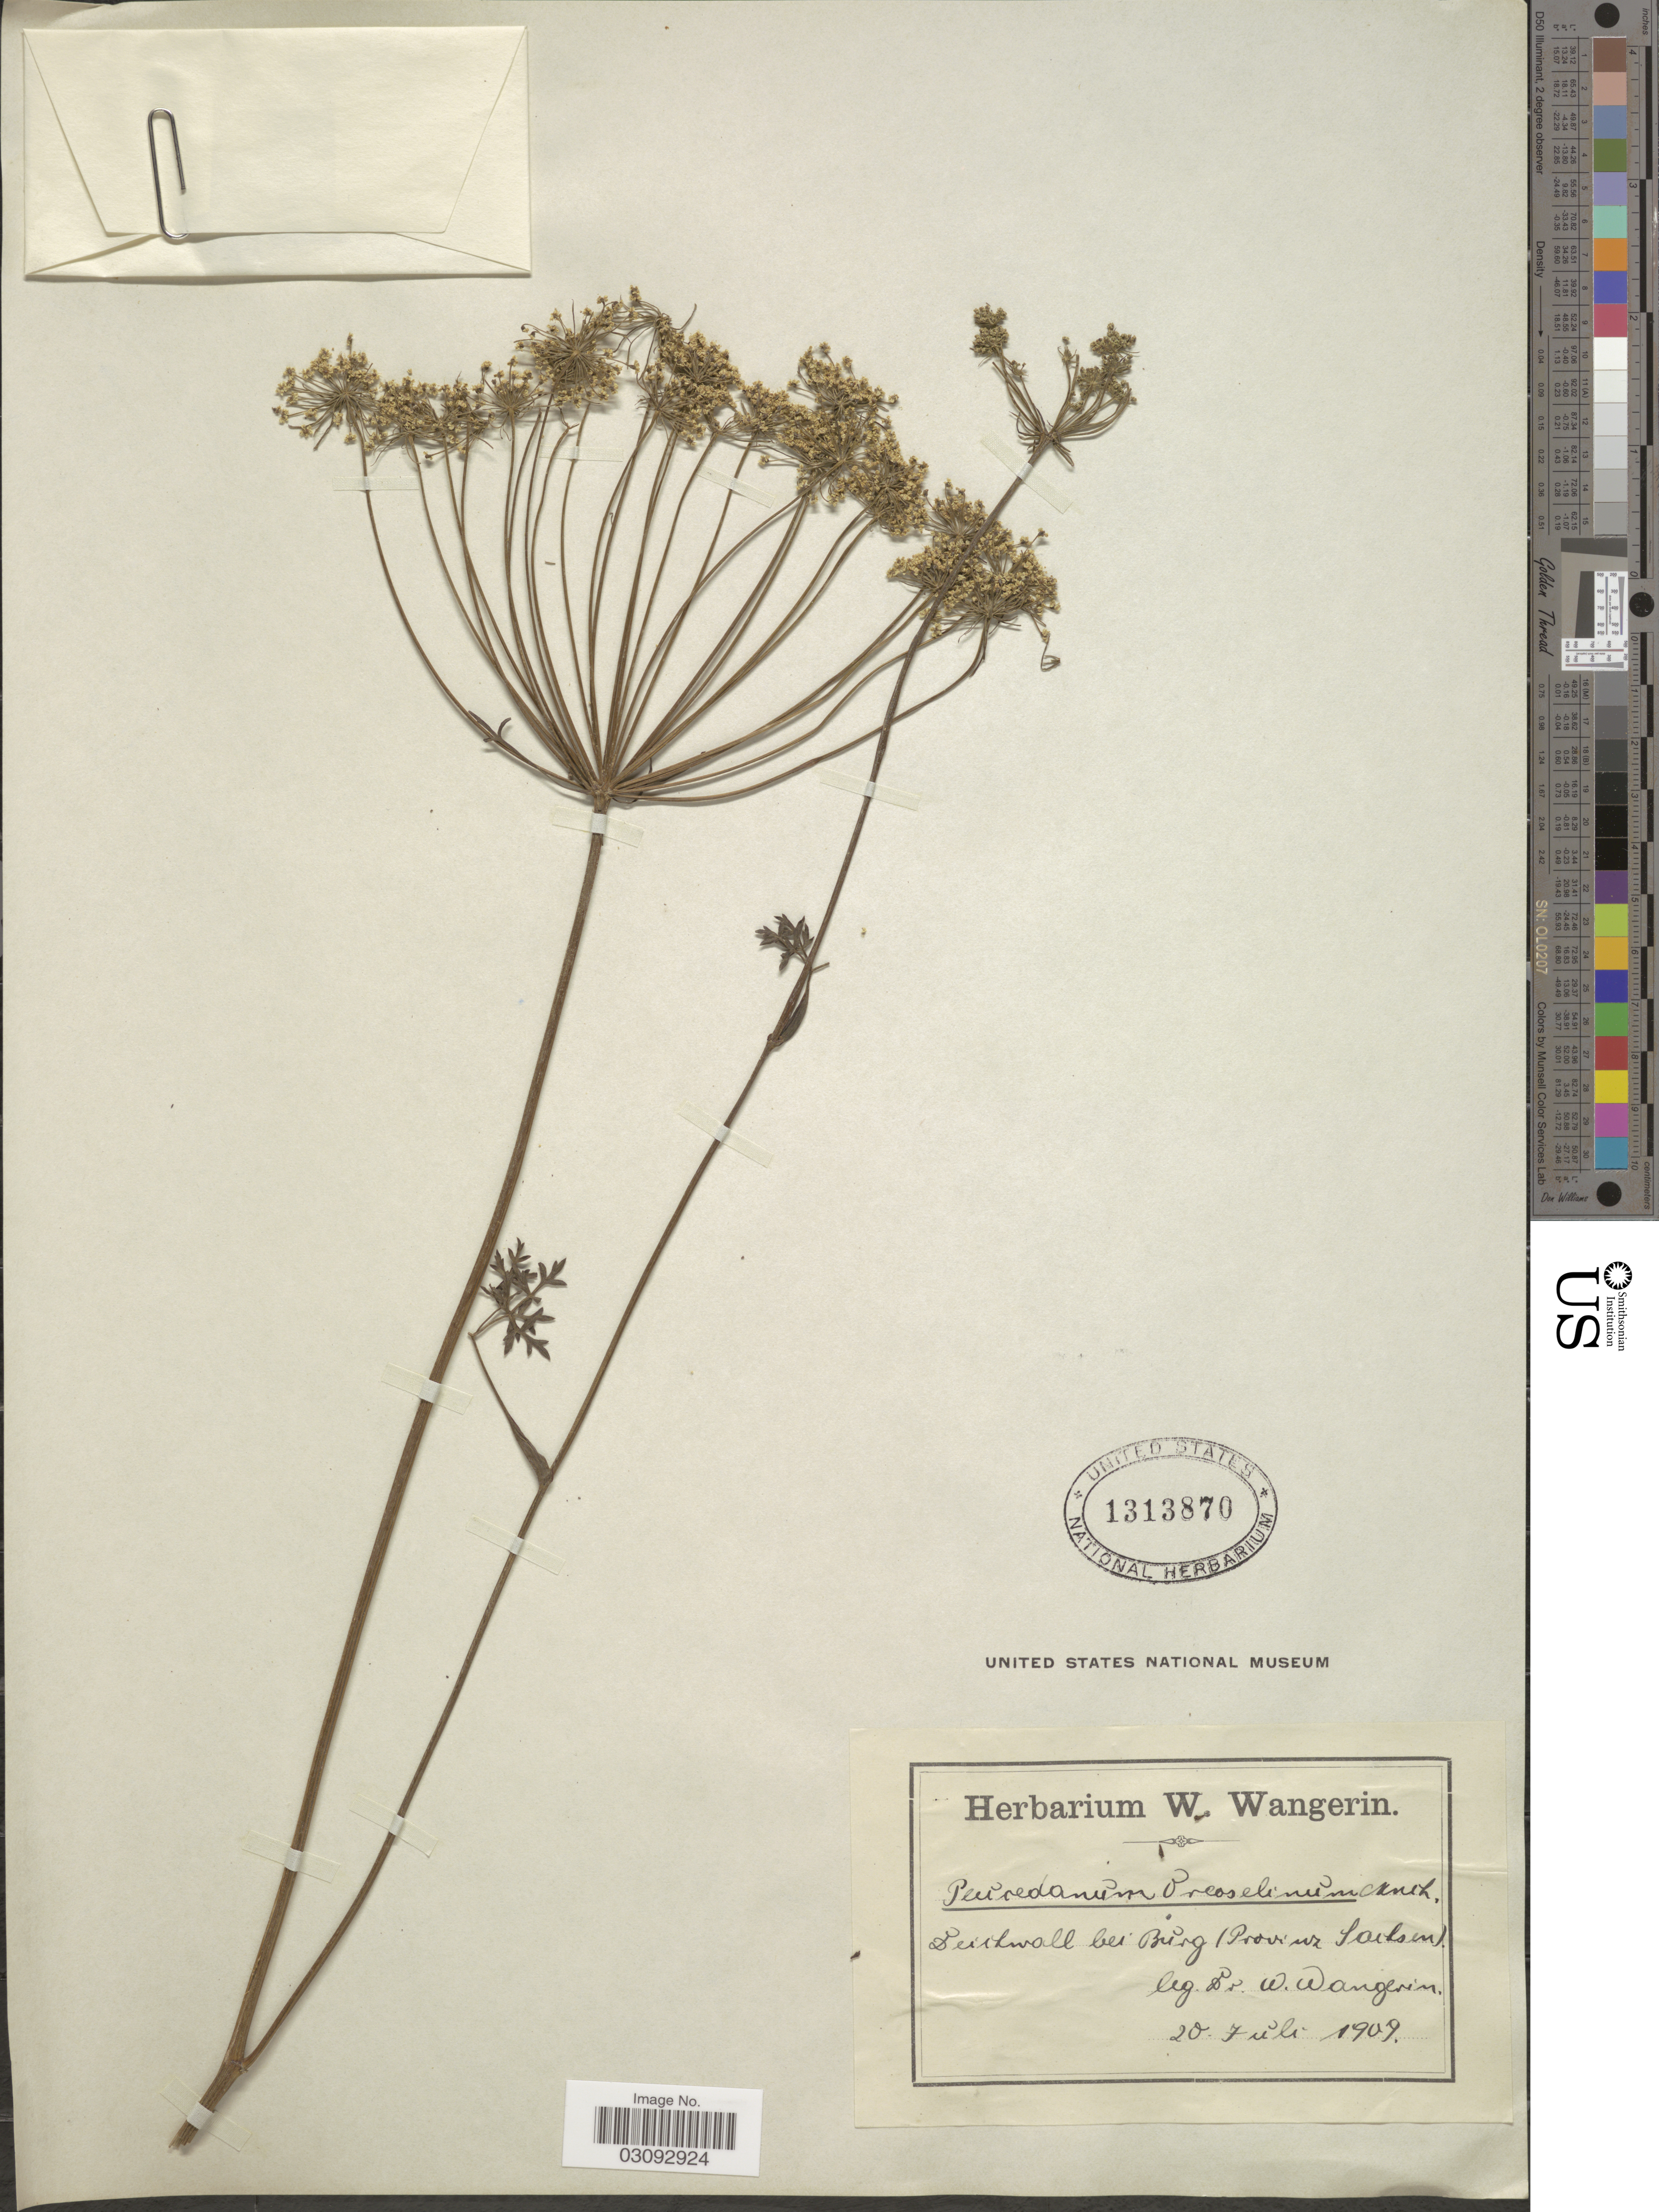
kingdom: Plantae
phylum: Tracheophyta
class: Magnoliopsida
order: Apiales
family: Apiaceae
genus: Peucedanum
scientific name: Peucedanum oreoselinum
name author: (L.) Moench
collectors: W. L. Wangerin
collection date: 1909-07-20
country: Germany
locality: Deithwall [interpreted] bei Burg (Provinz Sachsen).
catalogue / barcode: US 1313870